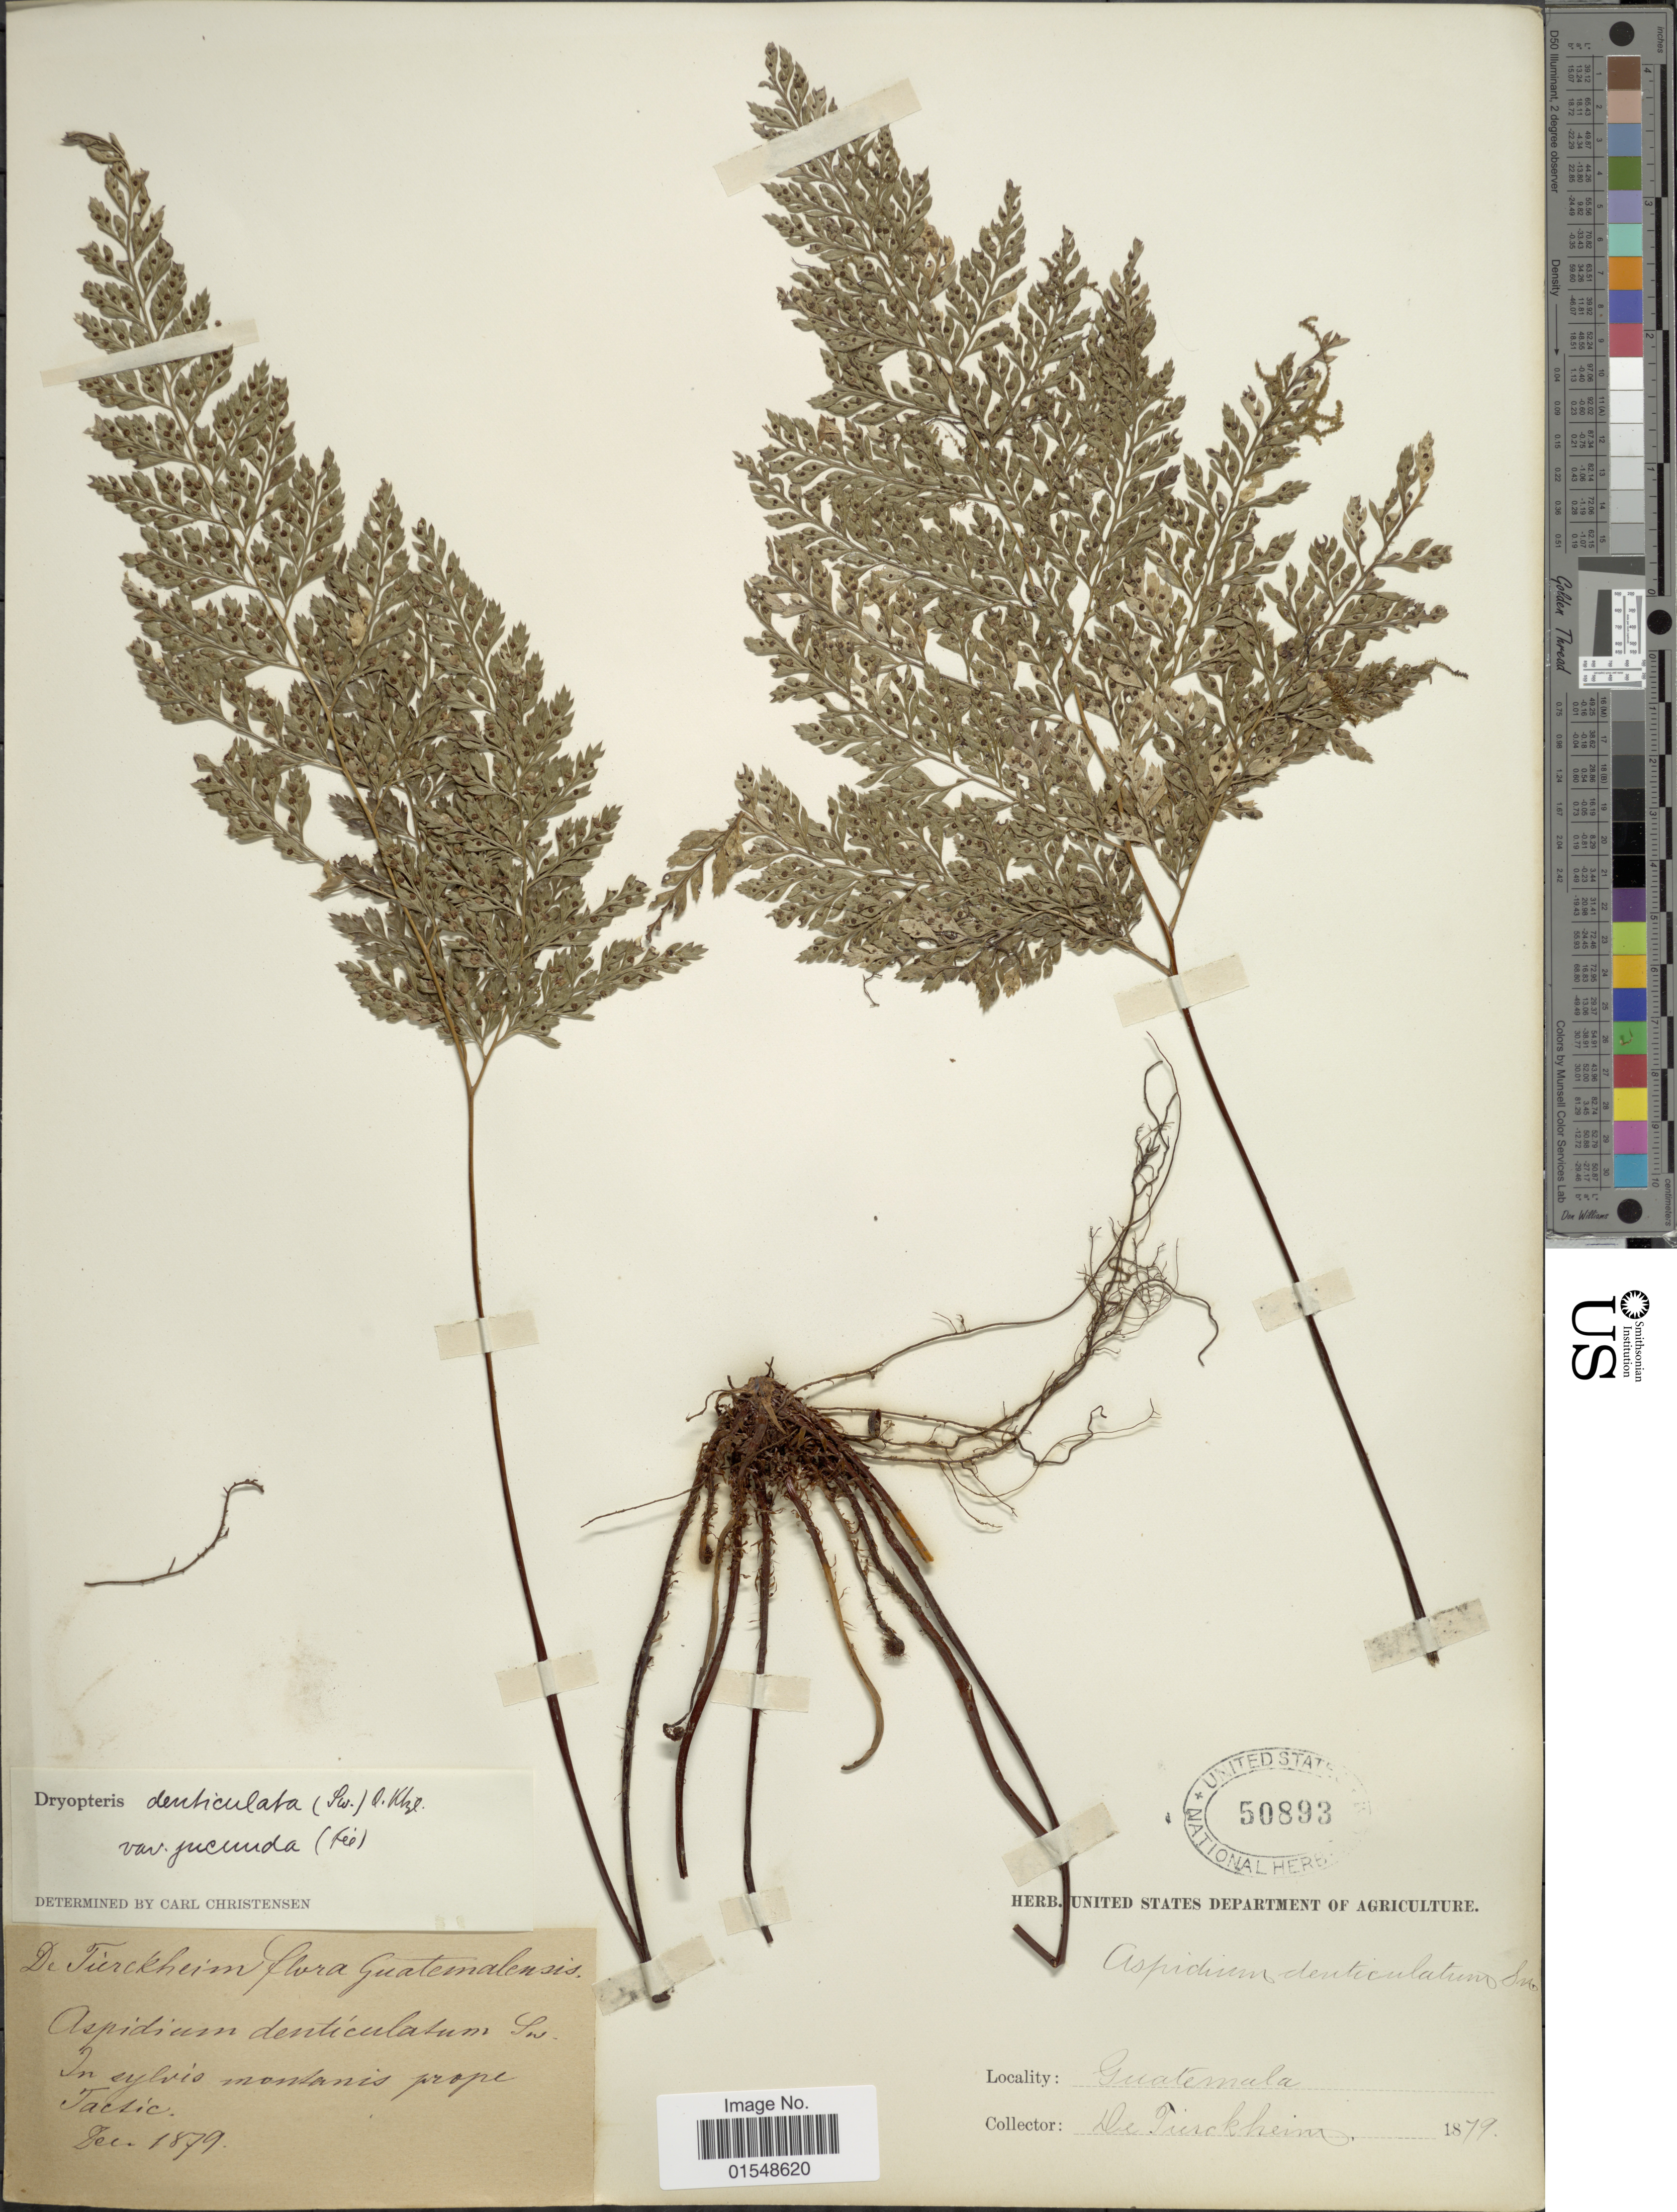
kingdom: Plantae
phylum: Tracheophyta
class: Polypodiopsida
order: Polypodiales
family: Dryopteridaceae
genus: Arachniodes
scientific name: Arachniodes denticulata var. jucunda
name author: (Fée) Lellinger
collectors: -. De Türckheim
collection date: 1879-12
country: Guatemala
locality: In sylvis moutains prope Tactic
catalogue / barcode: US 50893